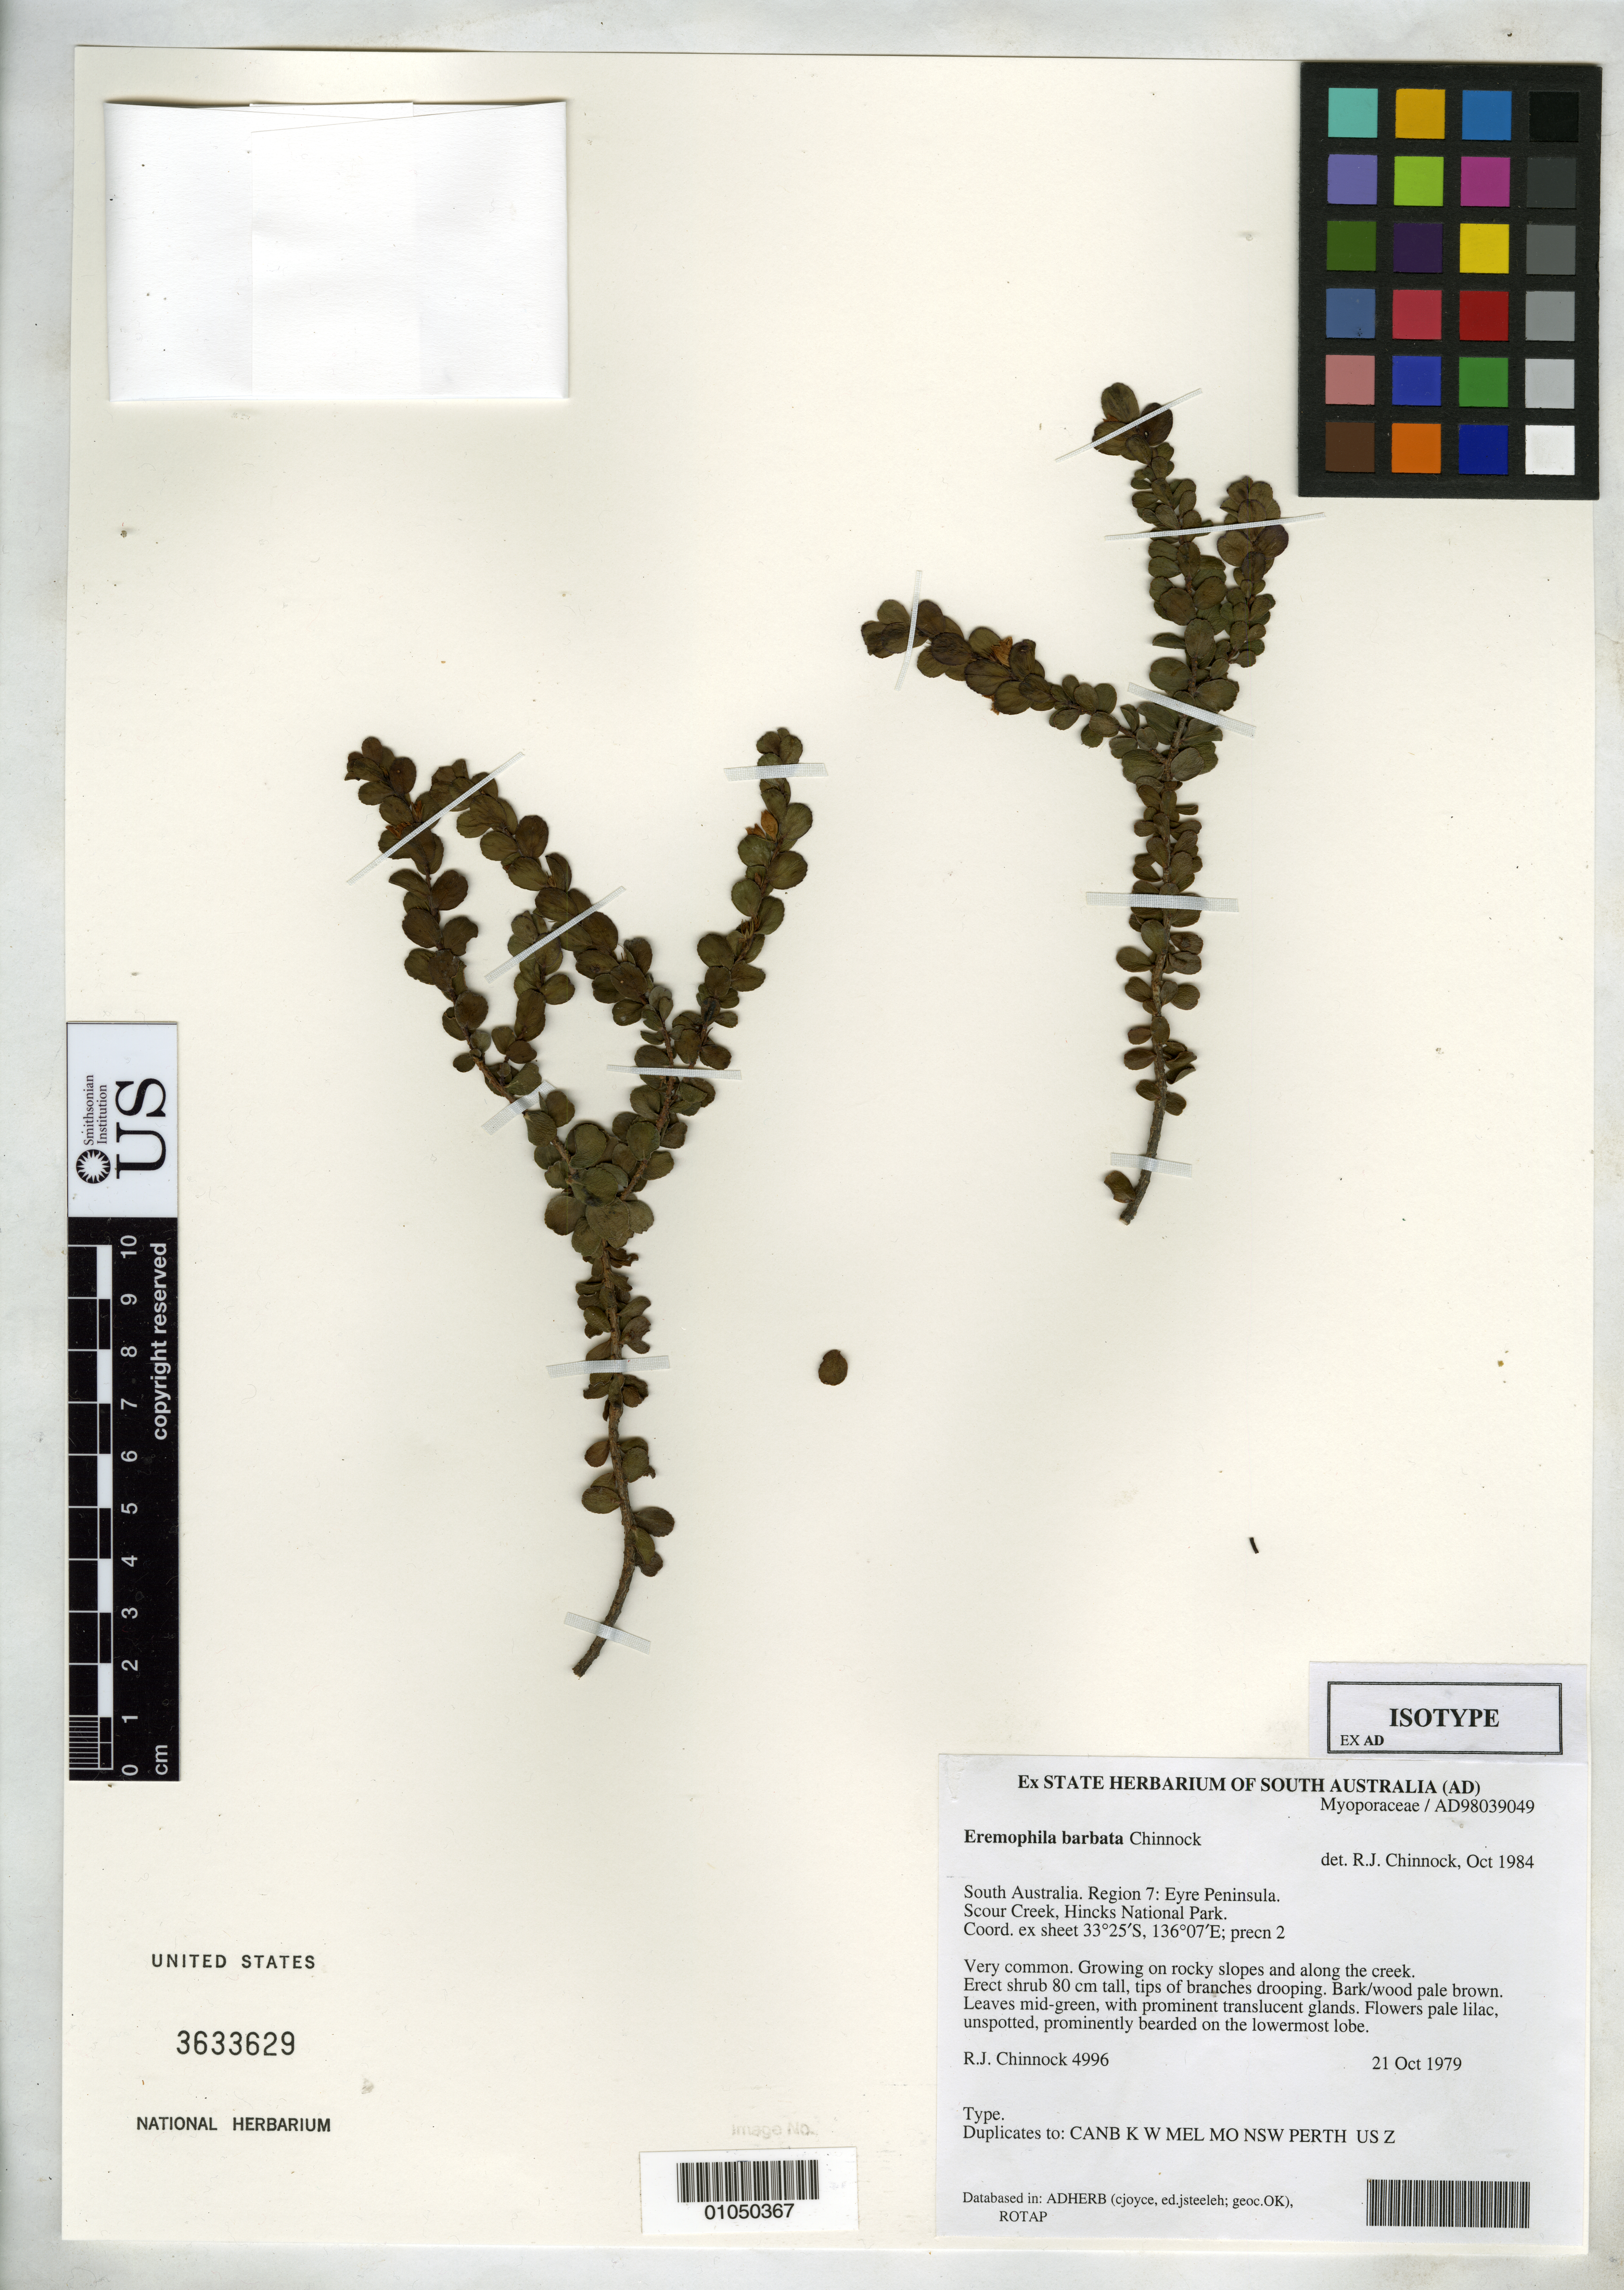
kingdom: Plantae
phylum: Tracheophyta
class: Magnoliopsida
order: Lamiales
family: Scrophulariaceae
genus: Eremophila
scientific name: Eremophila barbata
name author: Chinnock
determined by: Chinnock, R. J.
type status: Isotype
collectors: R. J. Chinnock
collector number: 4996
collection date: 1979-10-21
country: Australia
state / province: South Australia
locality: Region 7: Eyre Peninsula. Scour Creek, Hincks National Park.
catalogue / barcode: US 3633629